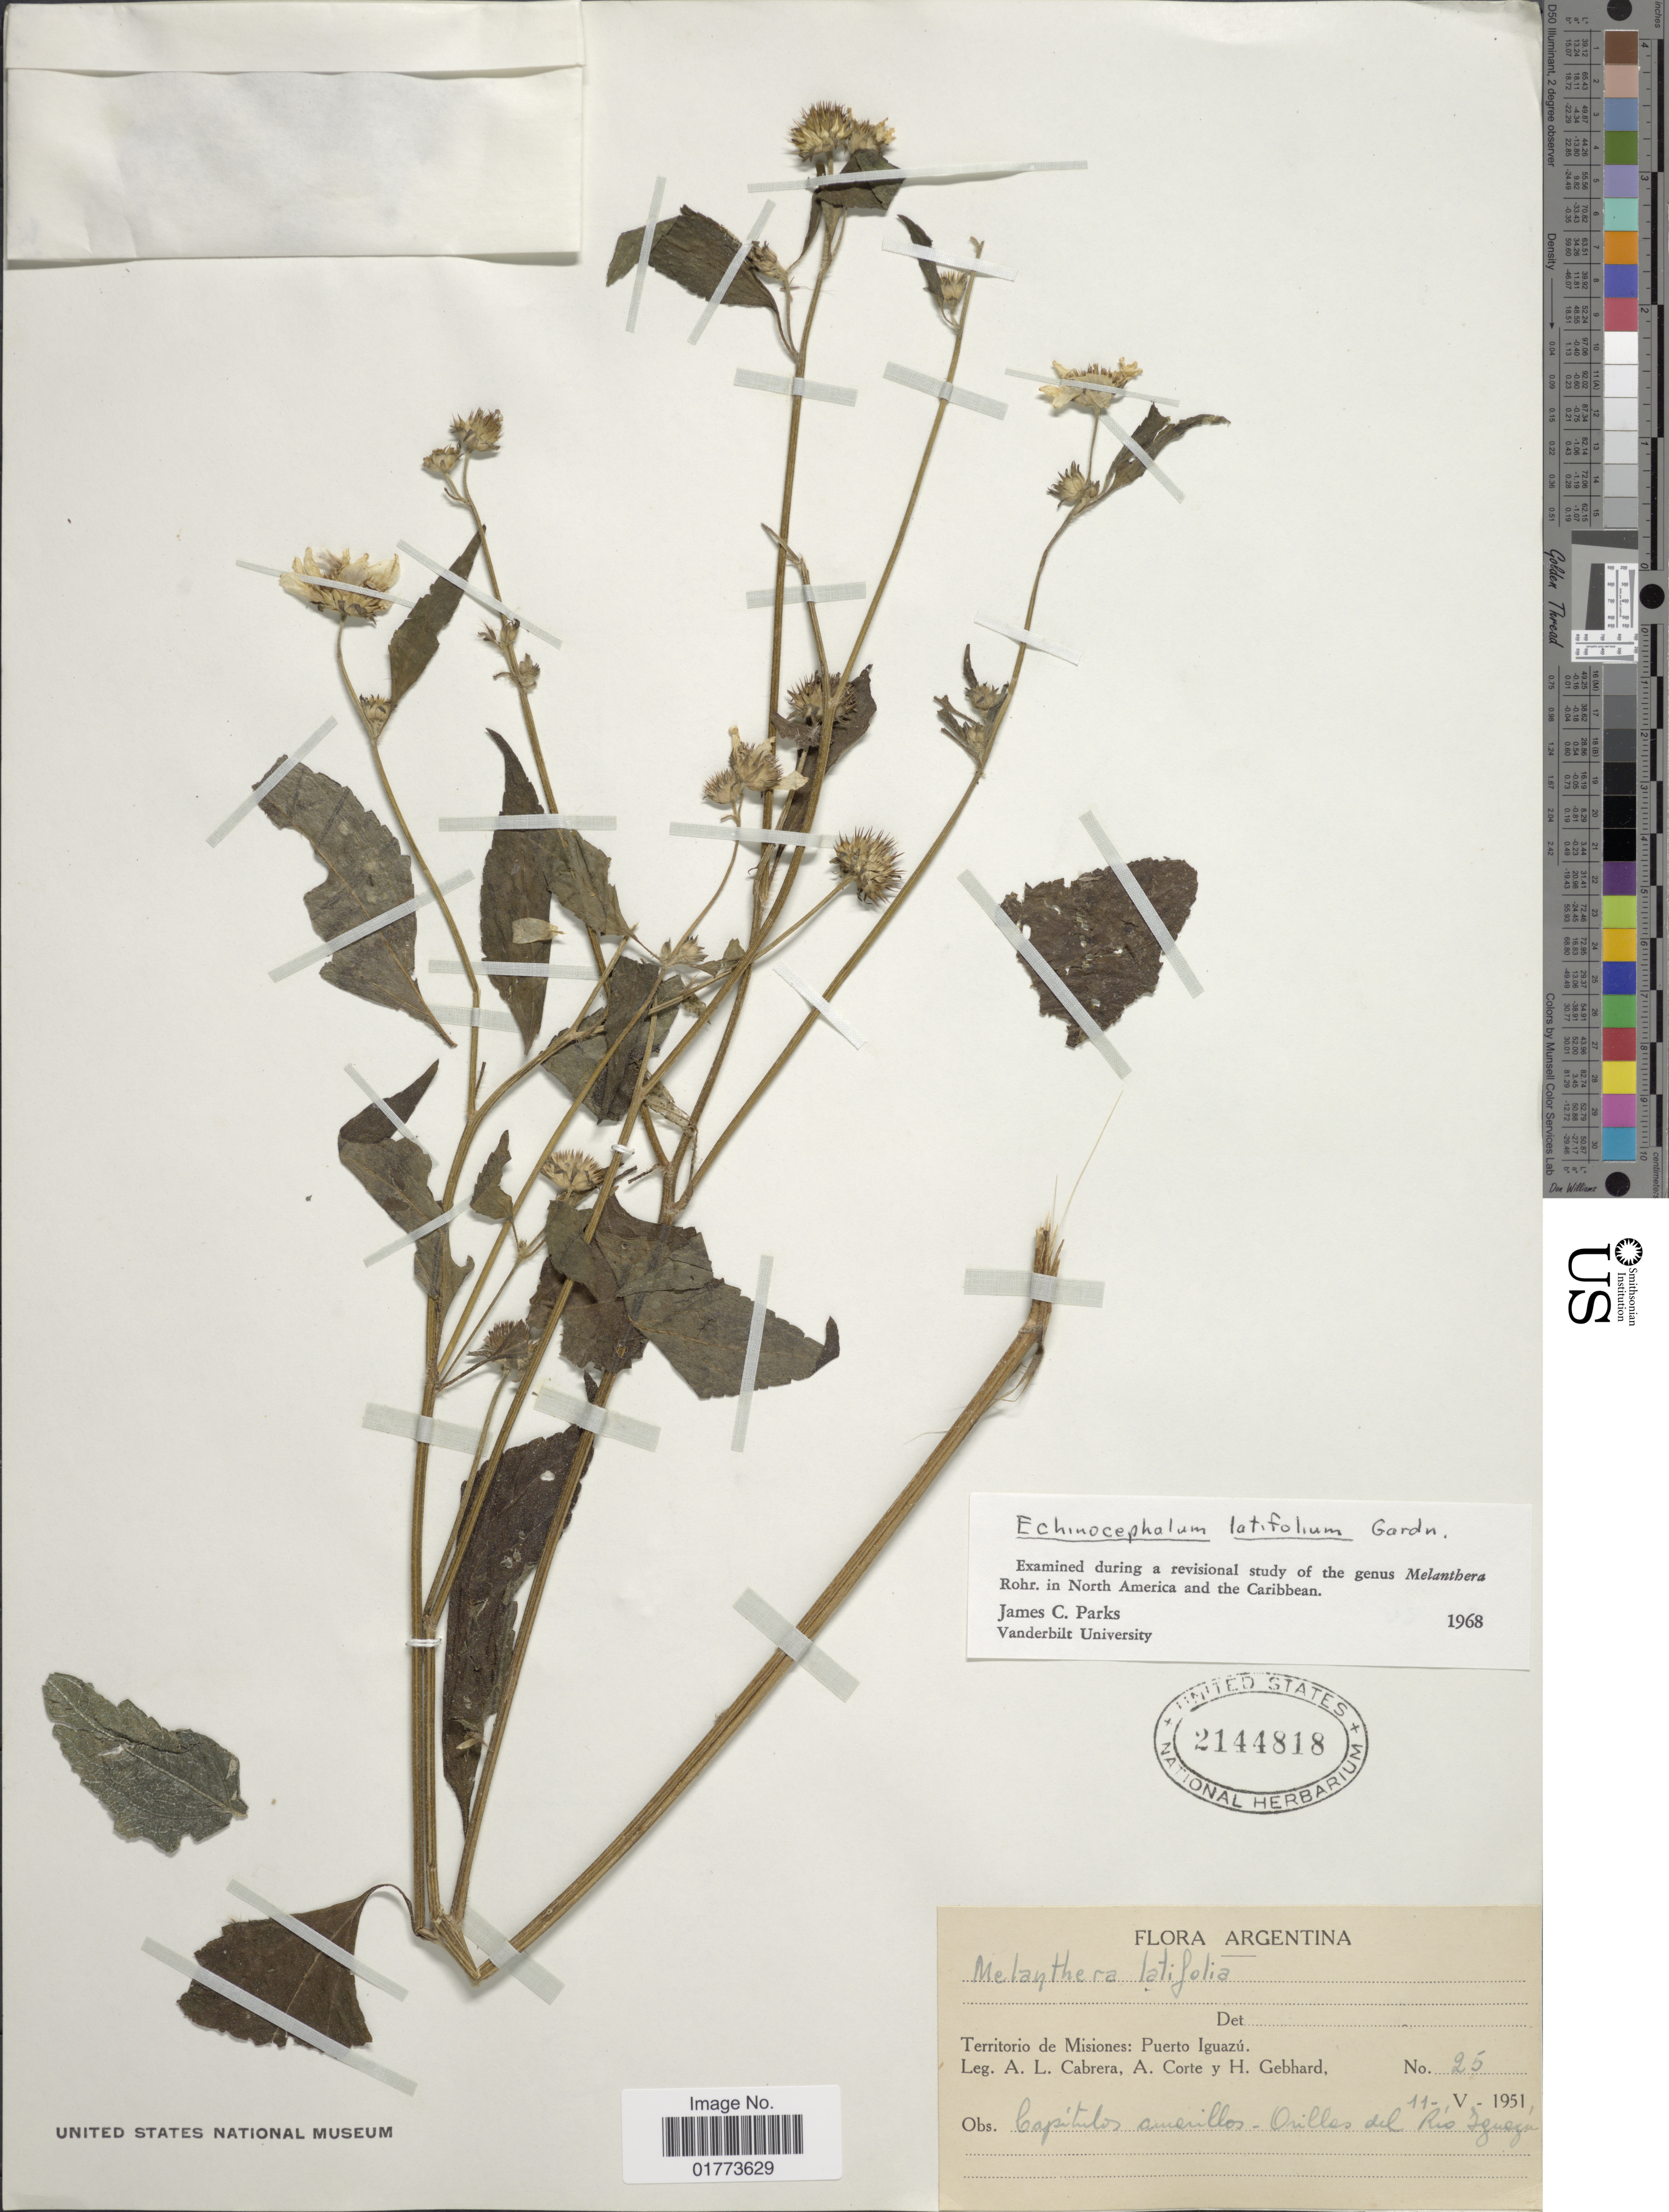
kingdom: Plantae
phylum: Tracheophyta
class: Magnoliopsida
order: Asterales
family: Asteraceae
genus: Melanthera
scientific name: Melanthera latifolia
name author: (Gardner)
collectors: A. L. Cabrera, A. Corte & H. Gebhard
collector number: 25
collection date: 1951-05-11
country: Argentina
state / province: Misiones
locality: Puerto Iguazú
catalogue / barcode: US 2144818